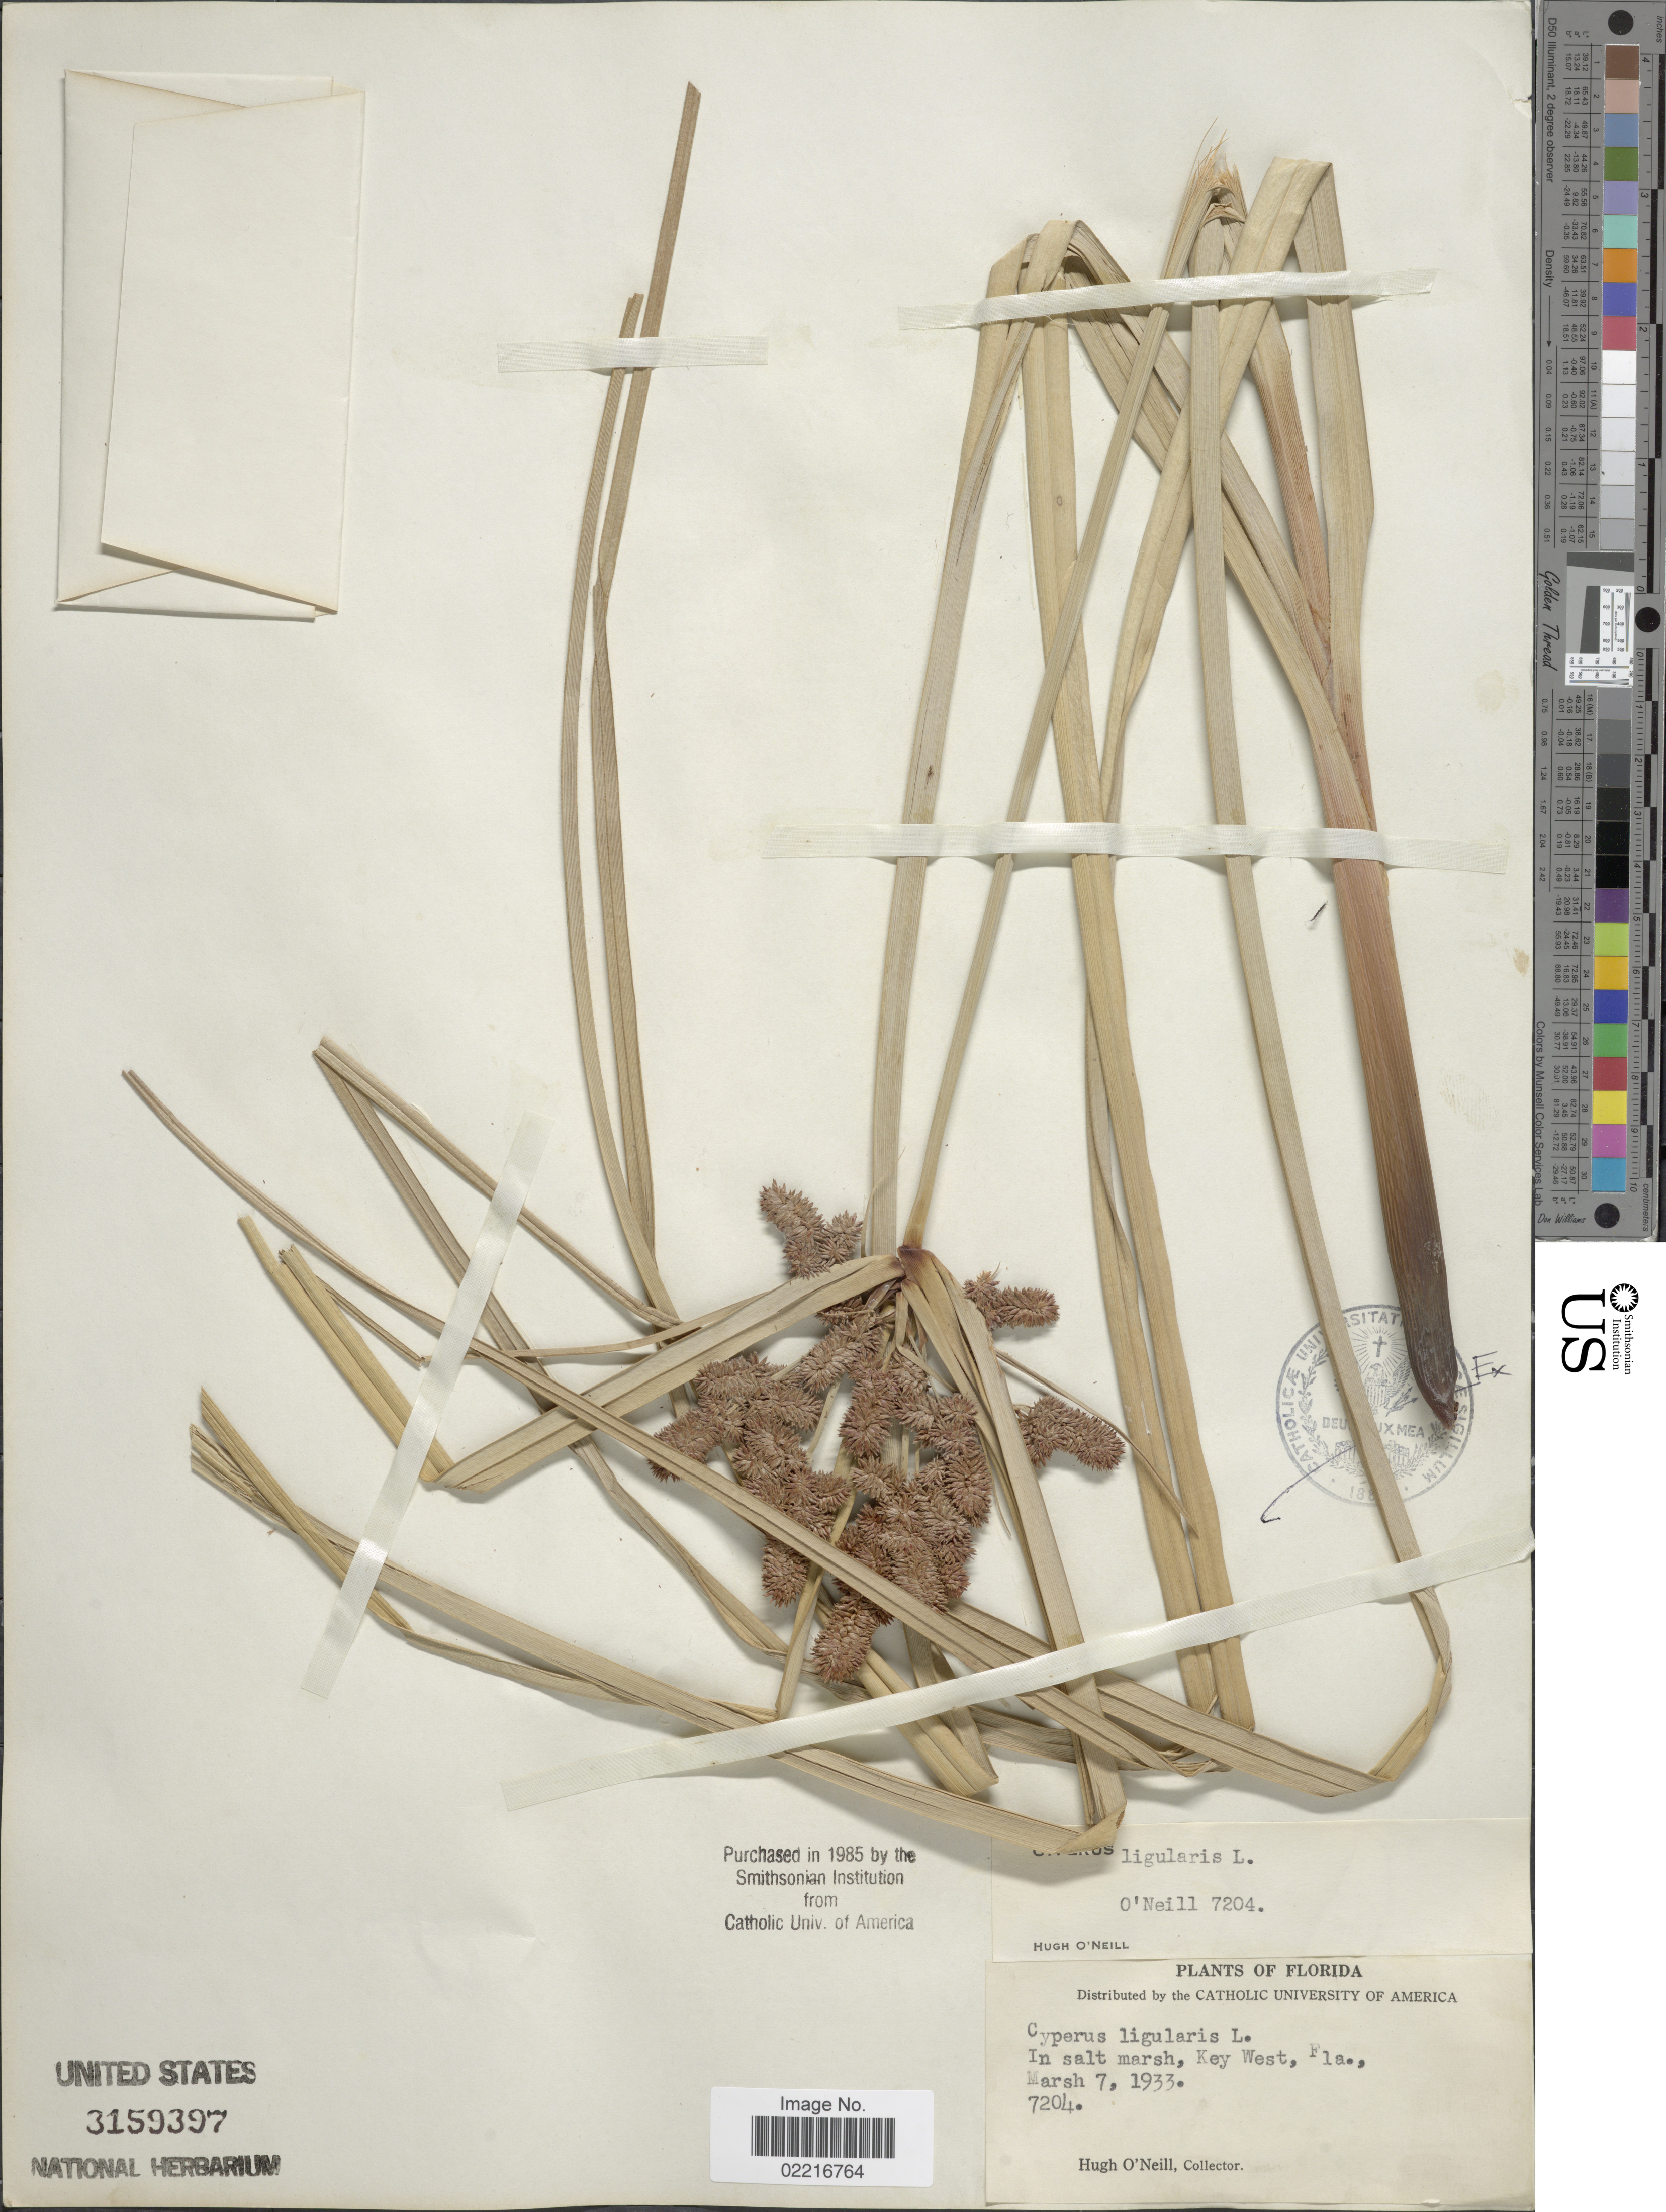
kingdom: Plantae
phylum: Tracheophyta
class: Liliopsida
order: Poales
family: Cyperaceae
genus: Cyperus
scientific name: Cyperus ligularis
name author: L.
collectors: H. O'Neill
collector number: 7204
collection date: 1933-03-07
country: United States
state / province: Florida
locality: Key West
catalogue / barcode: US 3159397